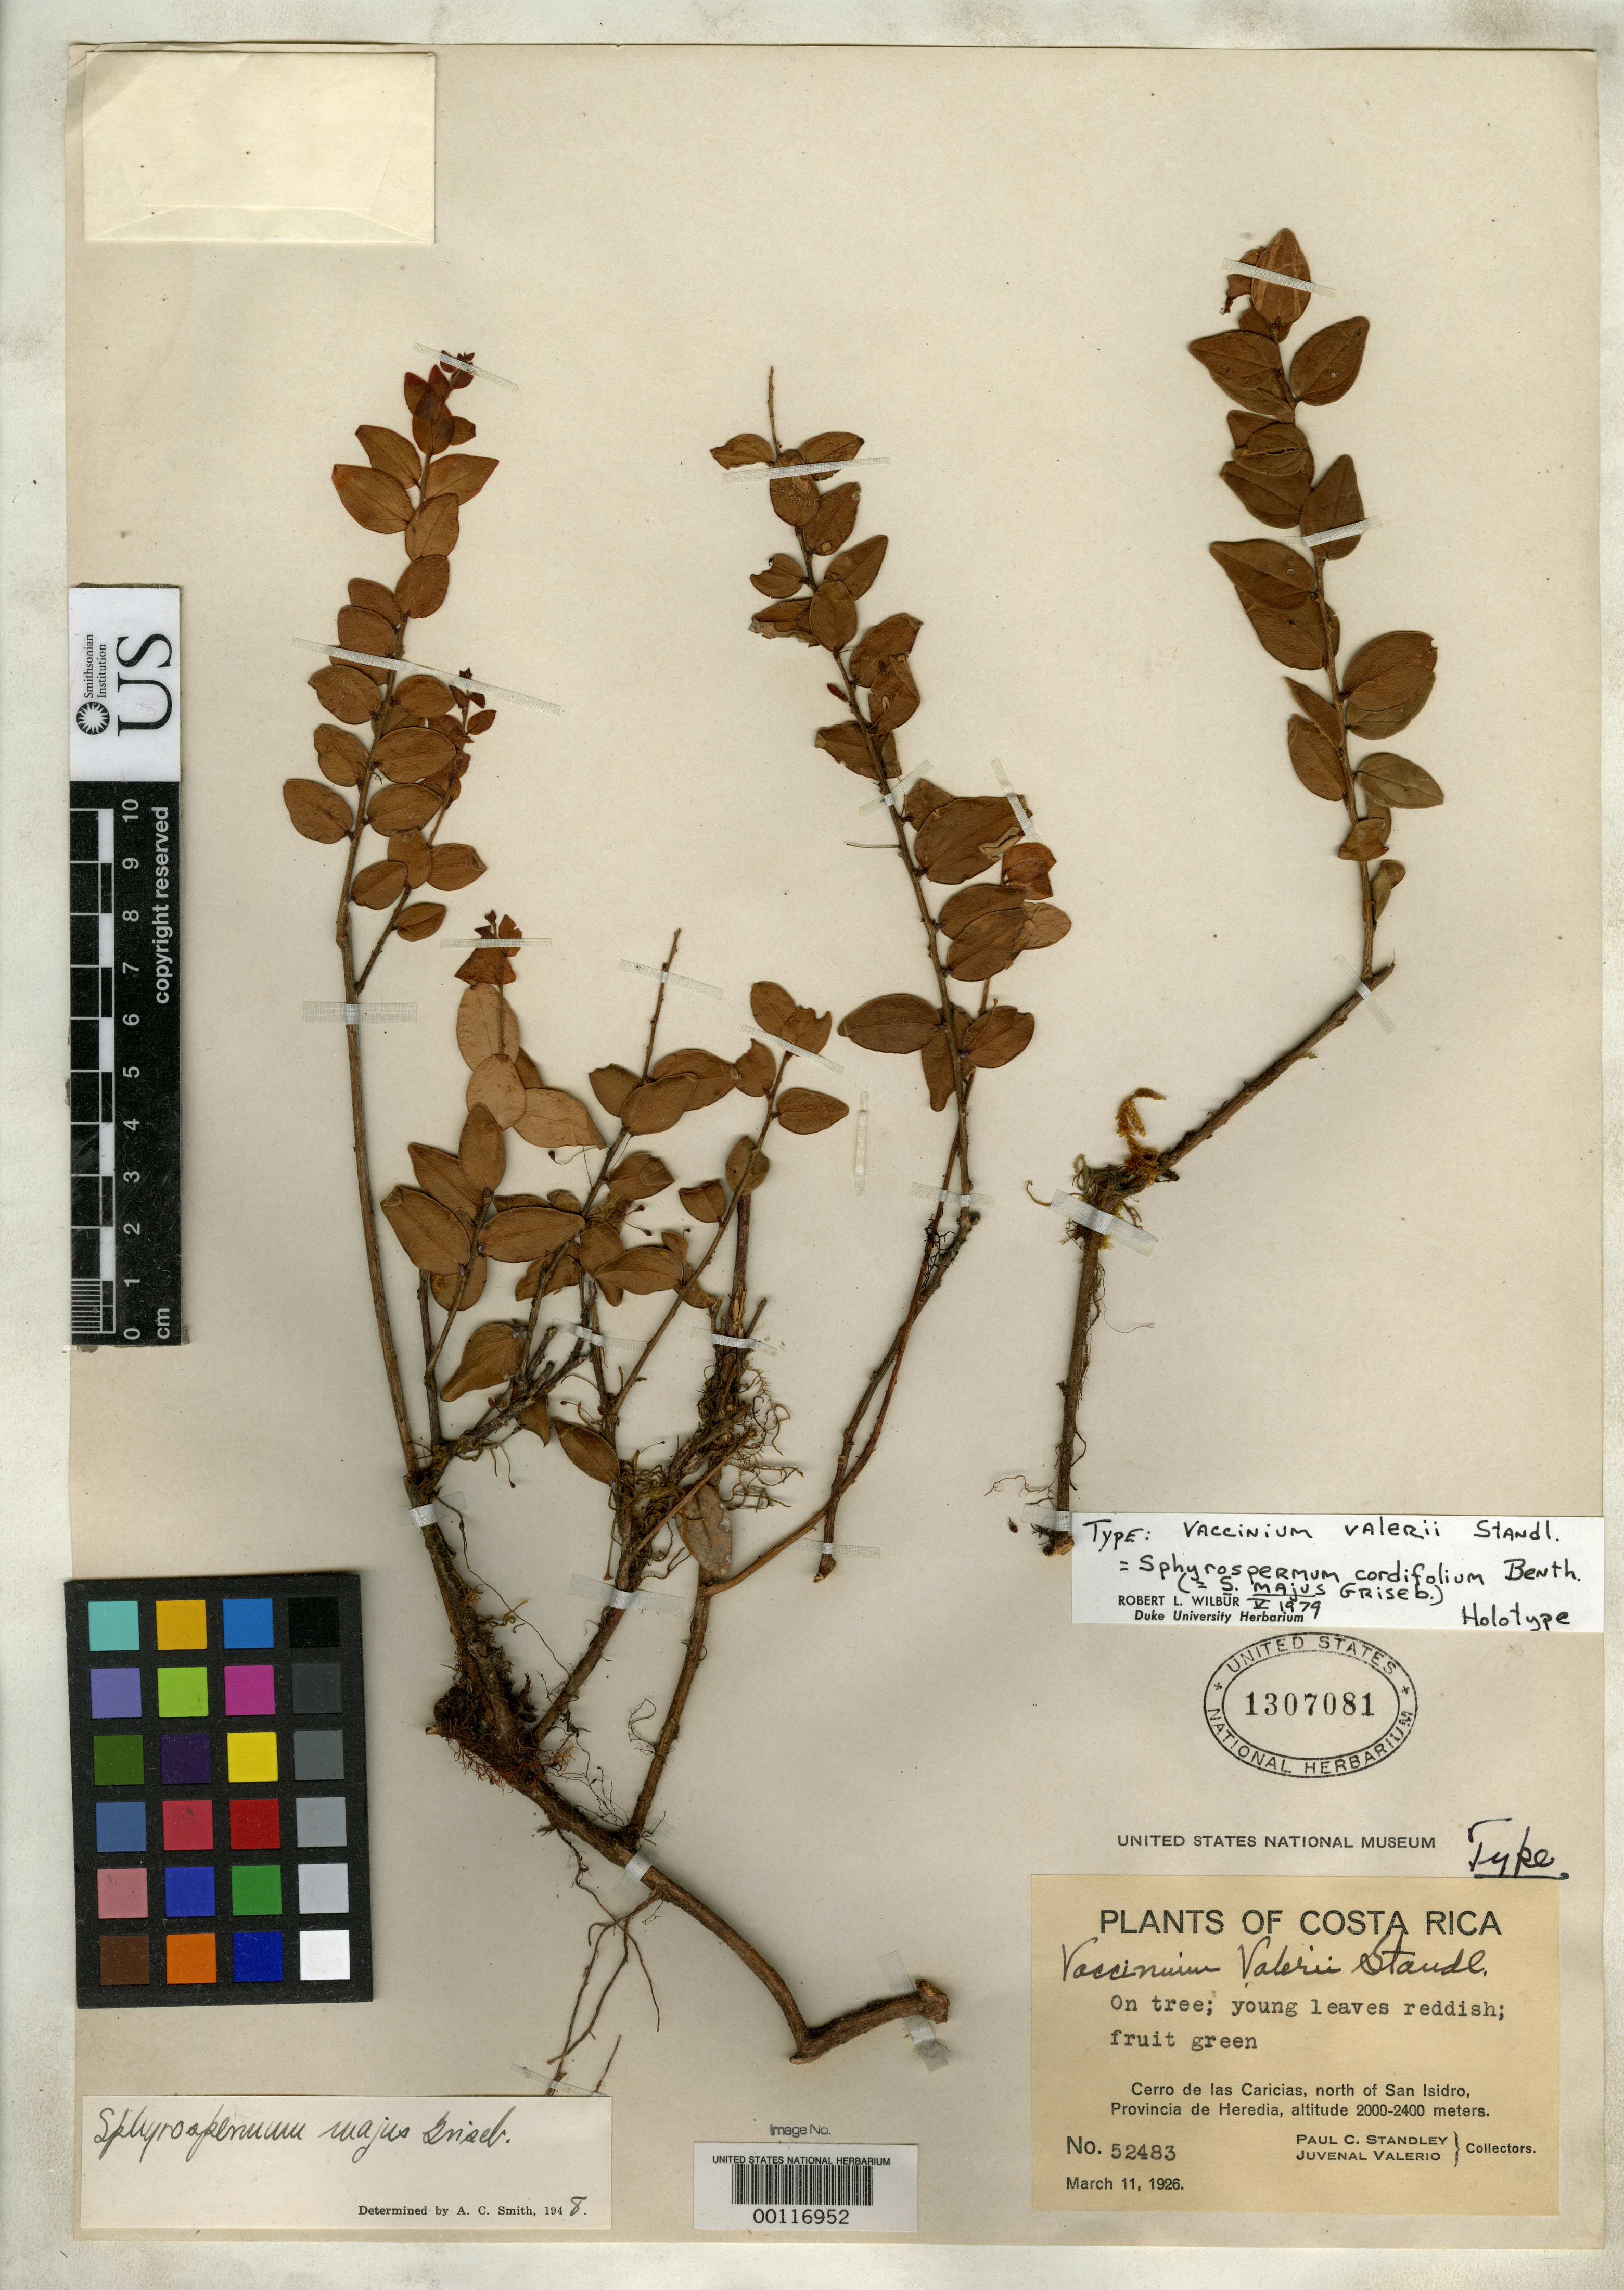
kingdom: Plantae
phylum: Tracheophyta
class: Magnoliopsida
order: Ericales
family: Ericaceae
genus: Vaccinium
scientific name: Vaccinium valerioi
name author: Standl.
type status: Holotype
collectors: P. C. Standley & J. Valerio R.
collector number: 52483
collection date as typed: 11 Mar 1926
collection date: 1926-03-11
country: Costa Rica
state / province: Heredia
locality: Cerro de Las Caricias, N of San Isidro.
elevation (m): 2000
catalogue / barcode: US 1307081